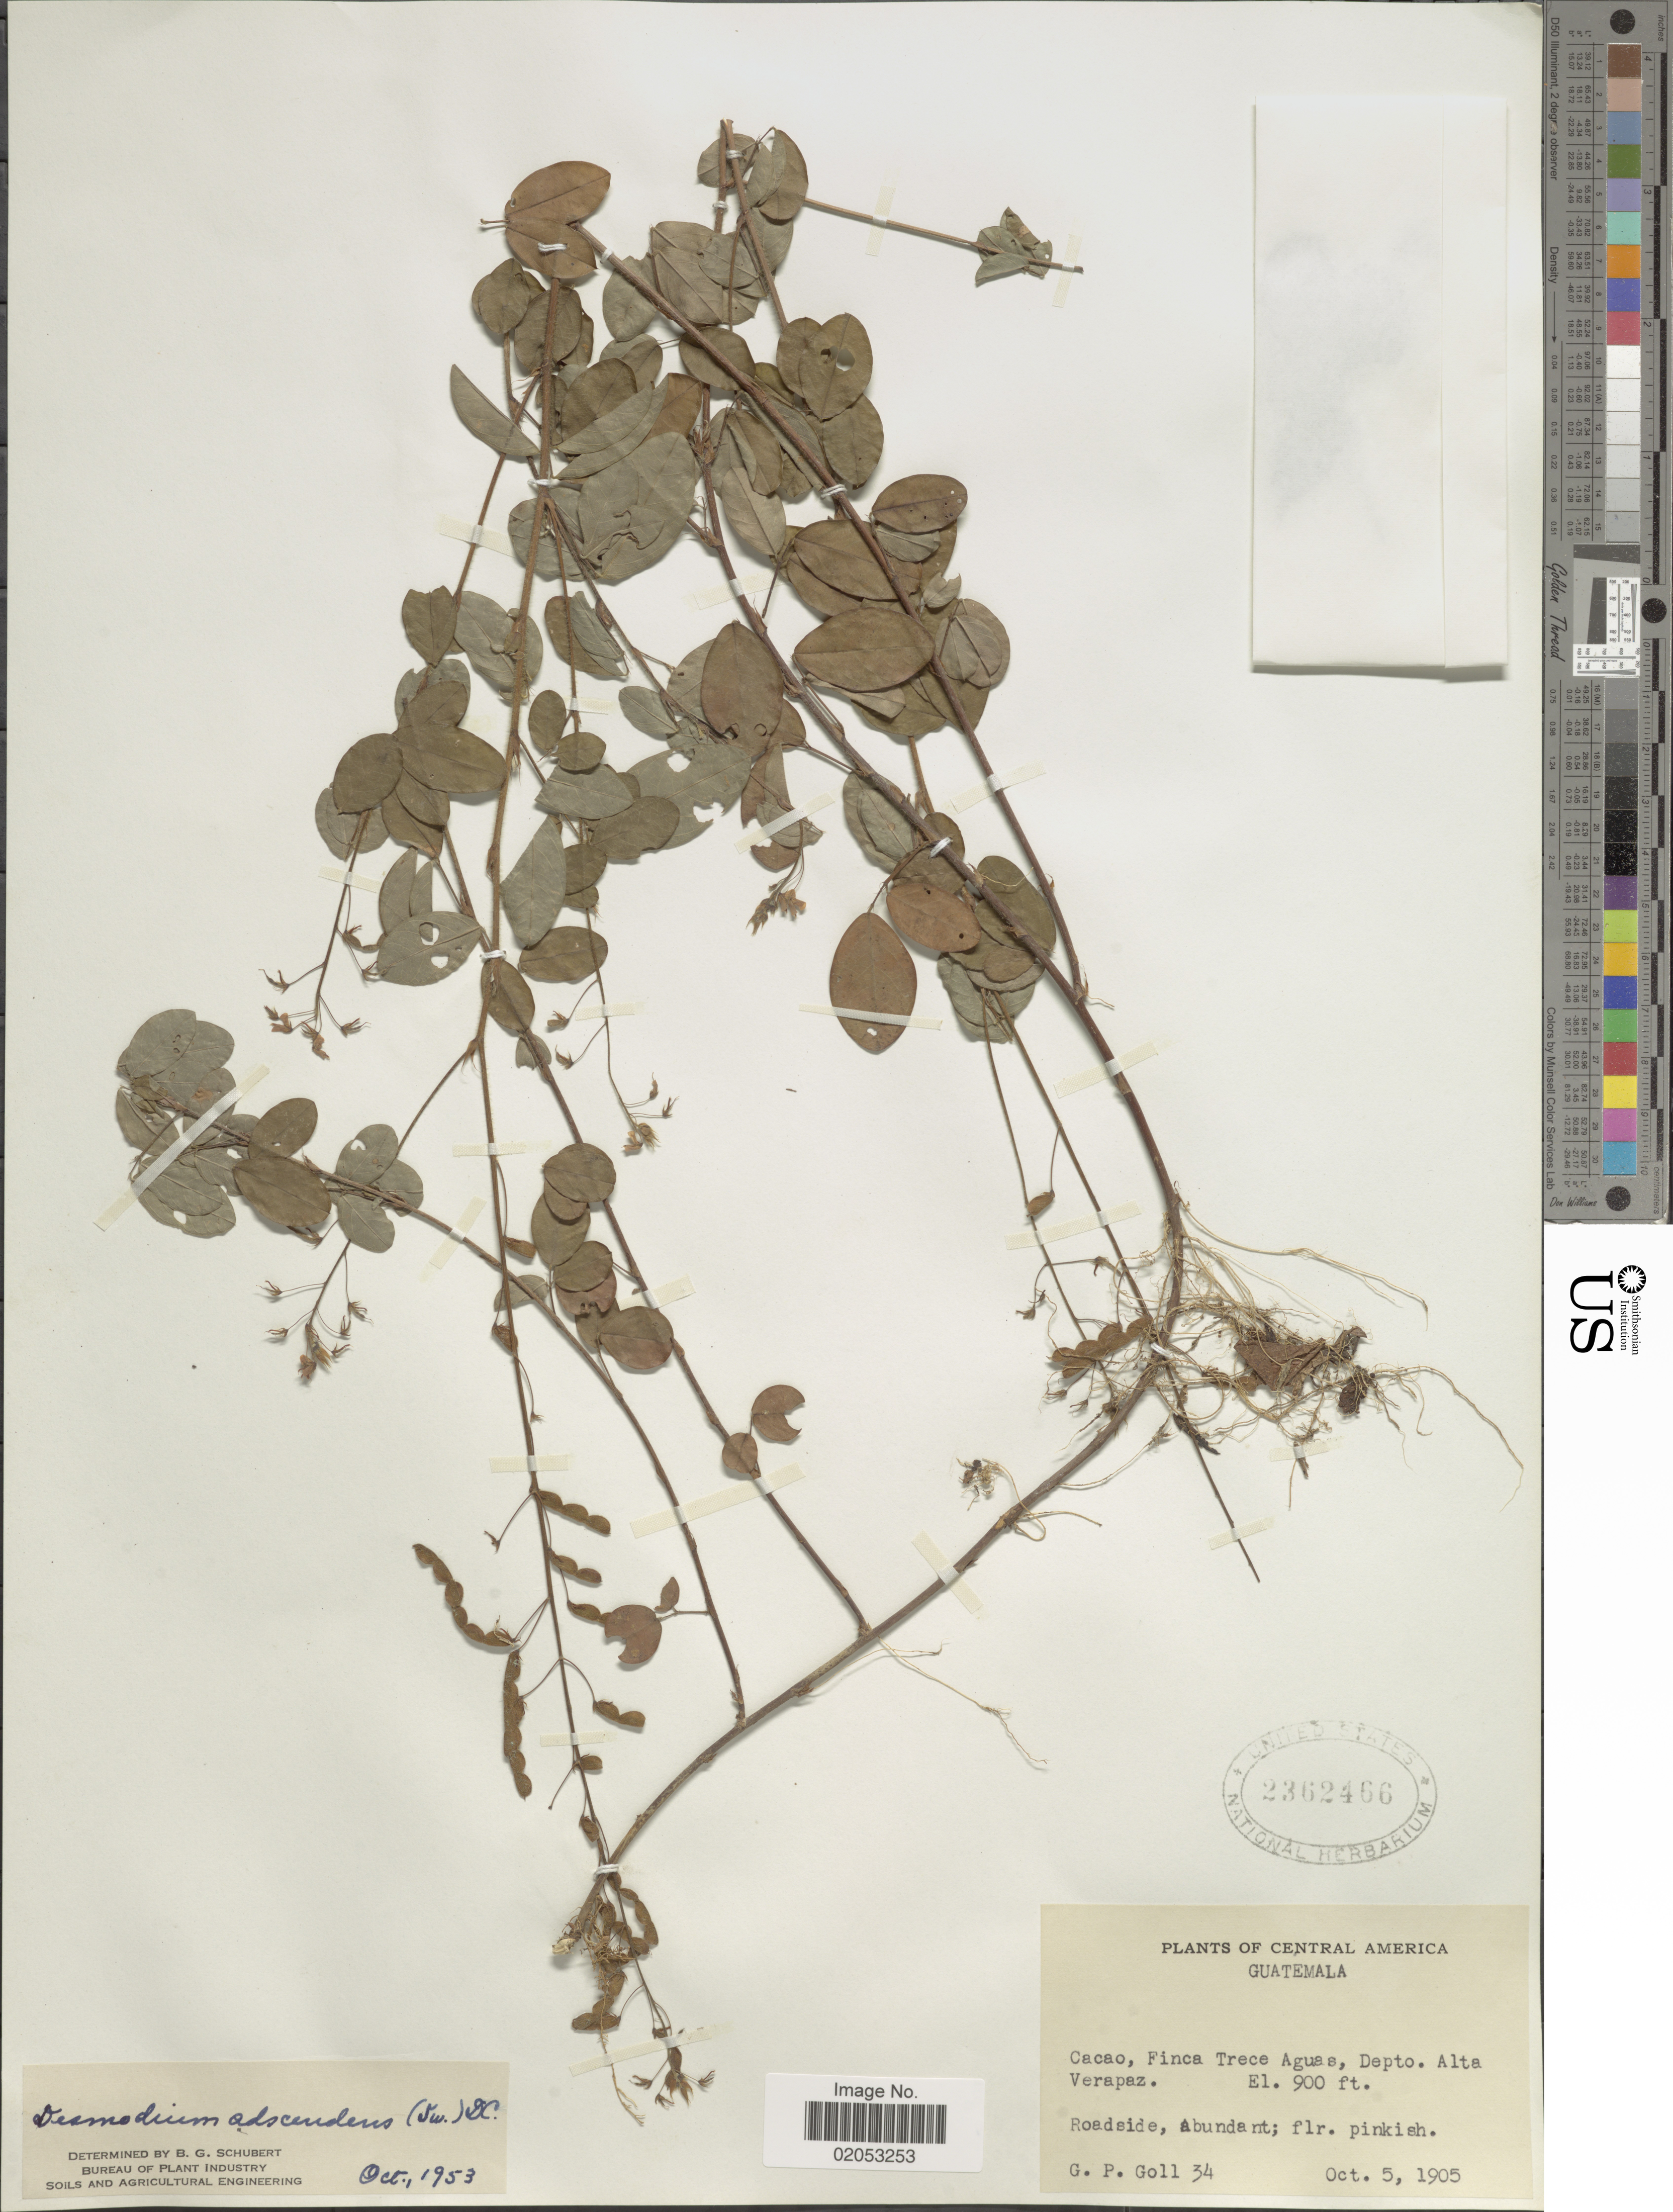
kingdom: Plantae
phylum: Tracheophyta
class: Magnoliopsida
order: Fabales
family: Fabaceae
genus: Grona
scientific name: Grona adscendens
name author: (Sw.) H. Ohashi & K. Ohashi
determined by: Strong, Mark T., (BOT), Smithsonian Institution - National Museum of Natural History (UNITED STATES)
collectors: G. P. Goll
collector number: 34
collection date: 1905-10-05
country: Guatemala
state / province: Alta Verapaz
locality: Central America, Cacao, Finca Trece Agua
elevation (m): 274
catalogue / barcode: US 2362466